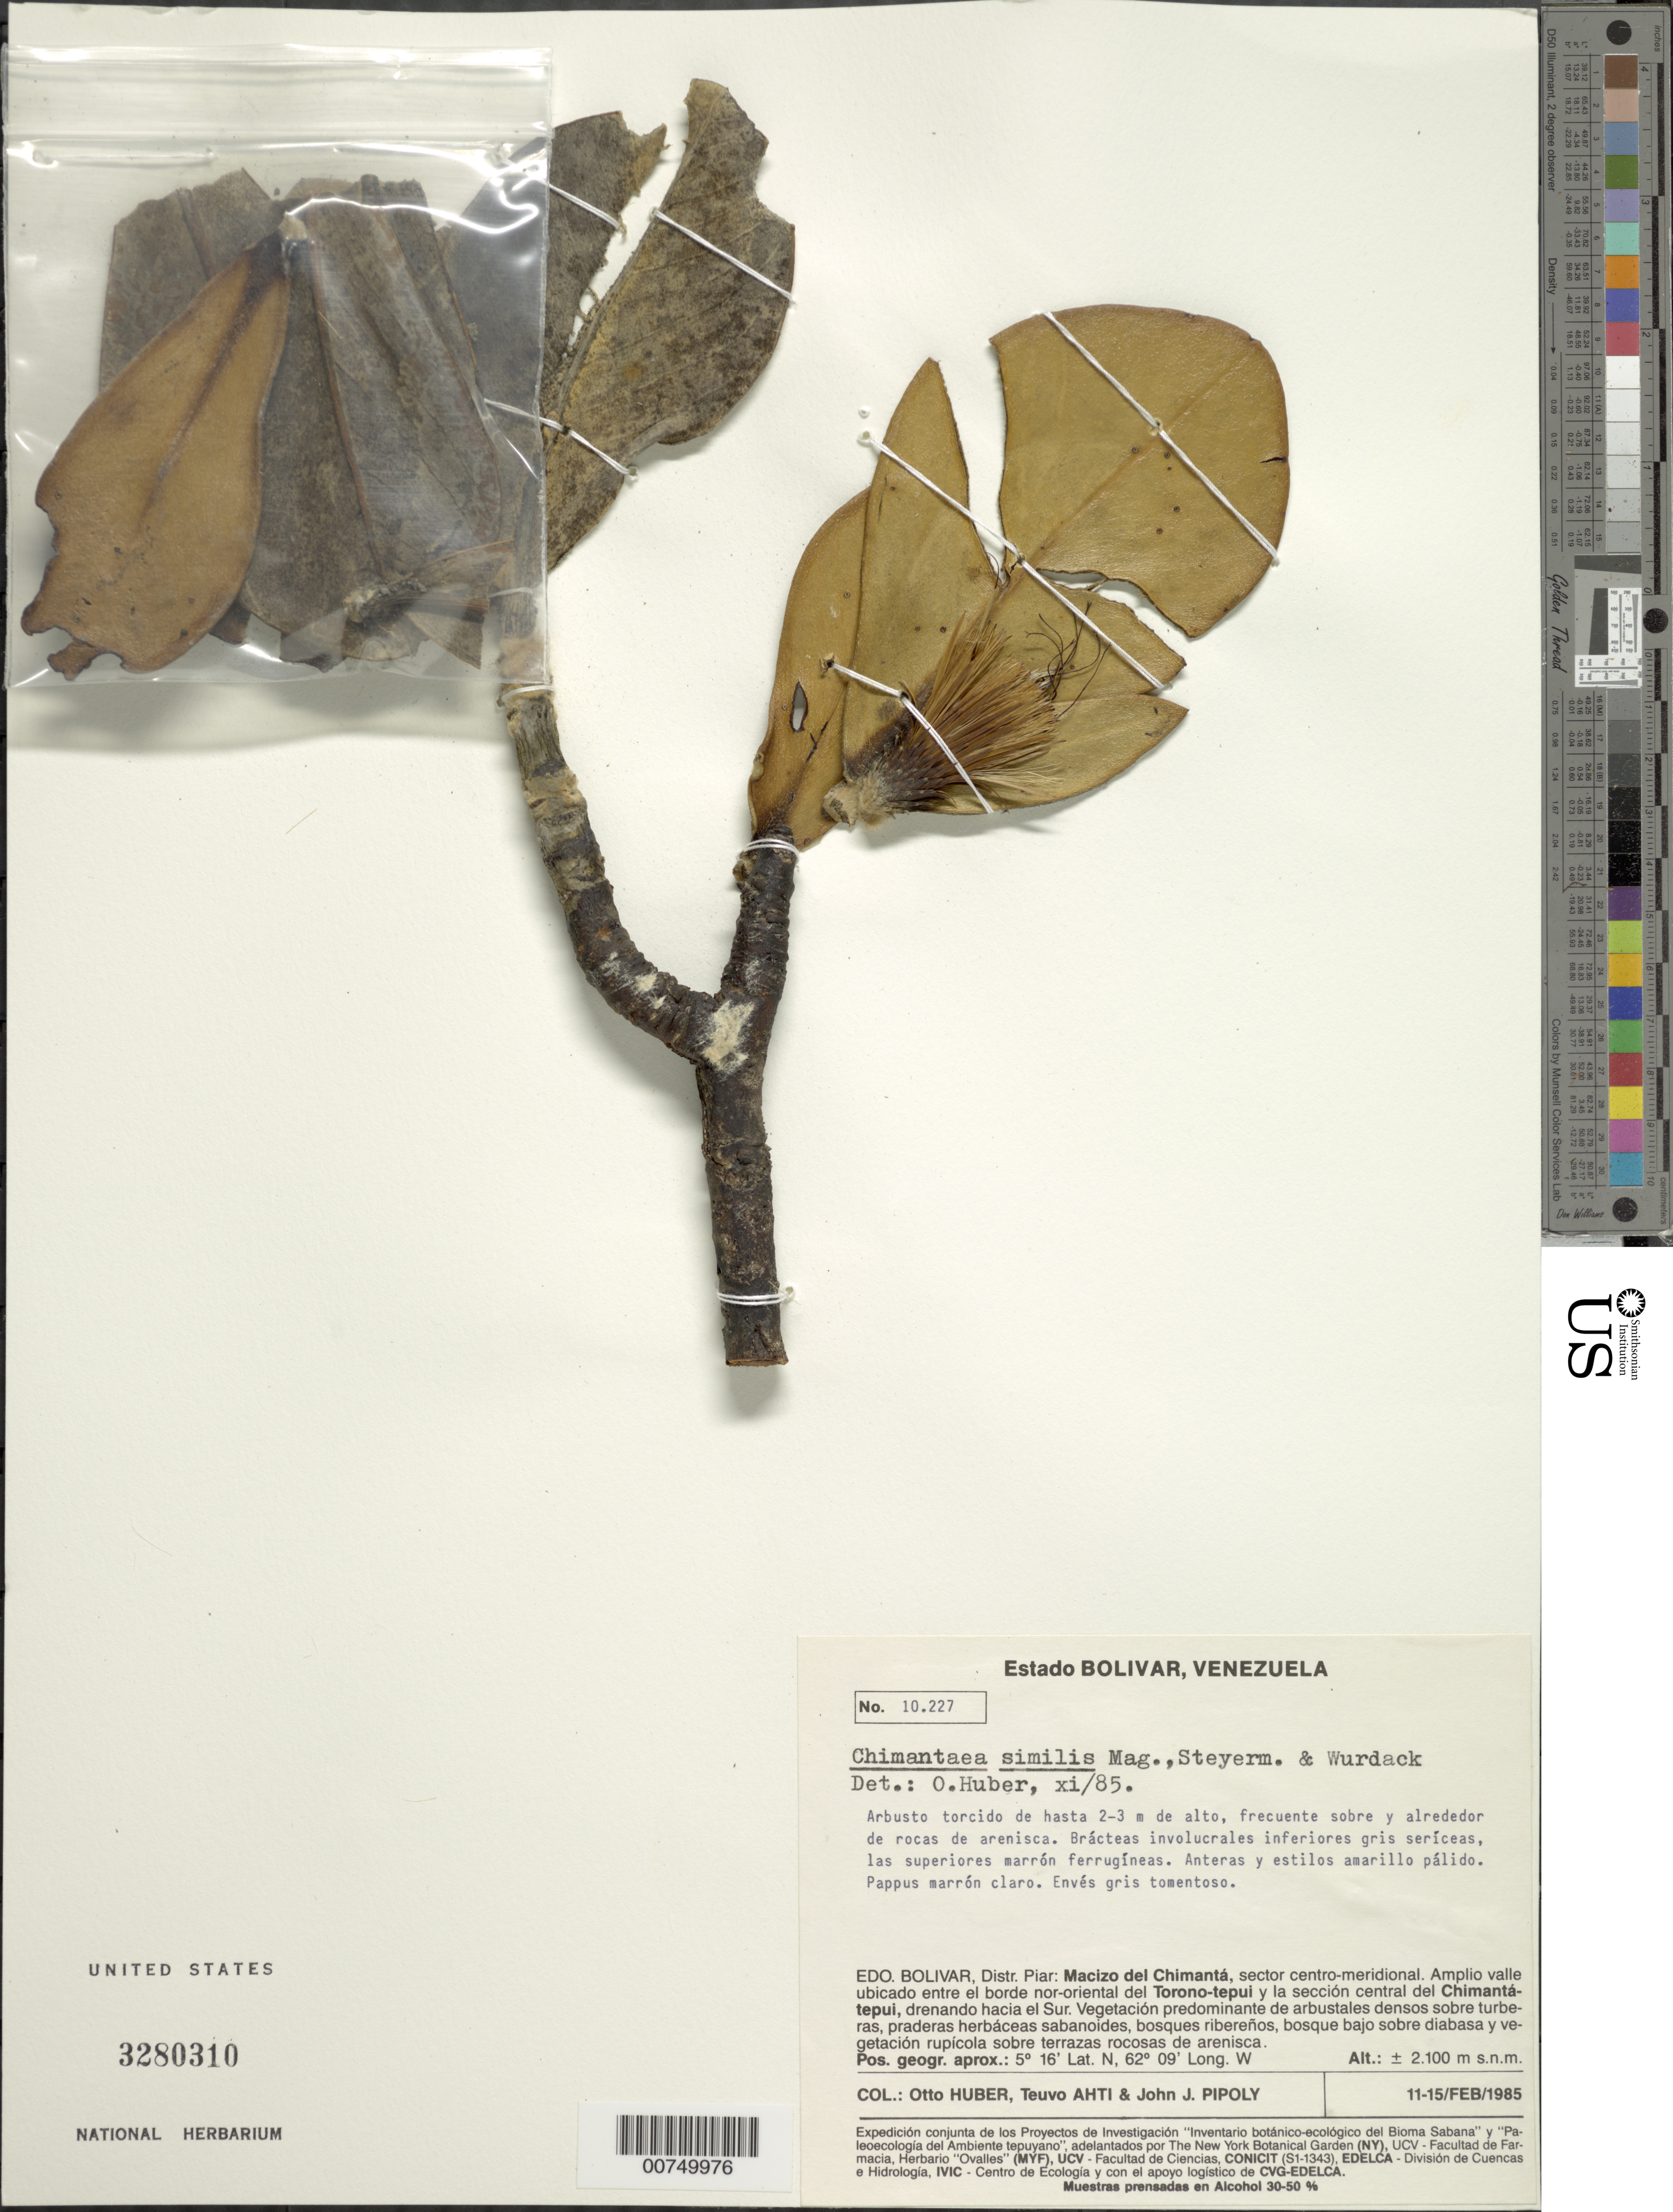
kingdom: Plantae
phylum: Tracheophyta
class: Magnoliopsida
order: Asterales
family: Asteraceae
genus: Chimantaea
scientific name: Chimantaea similis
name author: Maguire et al.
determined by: Huber, Otto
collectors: O. Huber, T. T. Ahti & J. J. Pipoly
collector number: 10227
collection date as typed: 11-Feb-85 to 15-Feb-85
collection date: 1985-02-11/1985-02-15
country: Venezuela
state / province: Bolívar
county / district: Piar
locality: Macizo del Chimantá, sector centro-meridional; amplio valle ubicado entre el borde nor-oriental del Torono-tepuí y la sección central del Chimantá-tepuí, drenando hacia el Sur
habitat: Sobre y alrededor de rocas de areisca. Vegetacióm predominante de arbustales densos sobre turberas, praderas herbáceas sabanoides,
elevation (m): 2100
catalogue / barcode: US 3280310